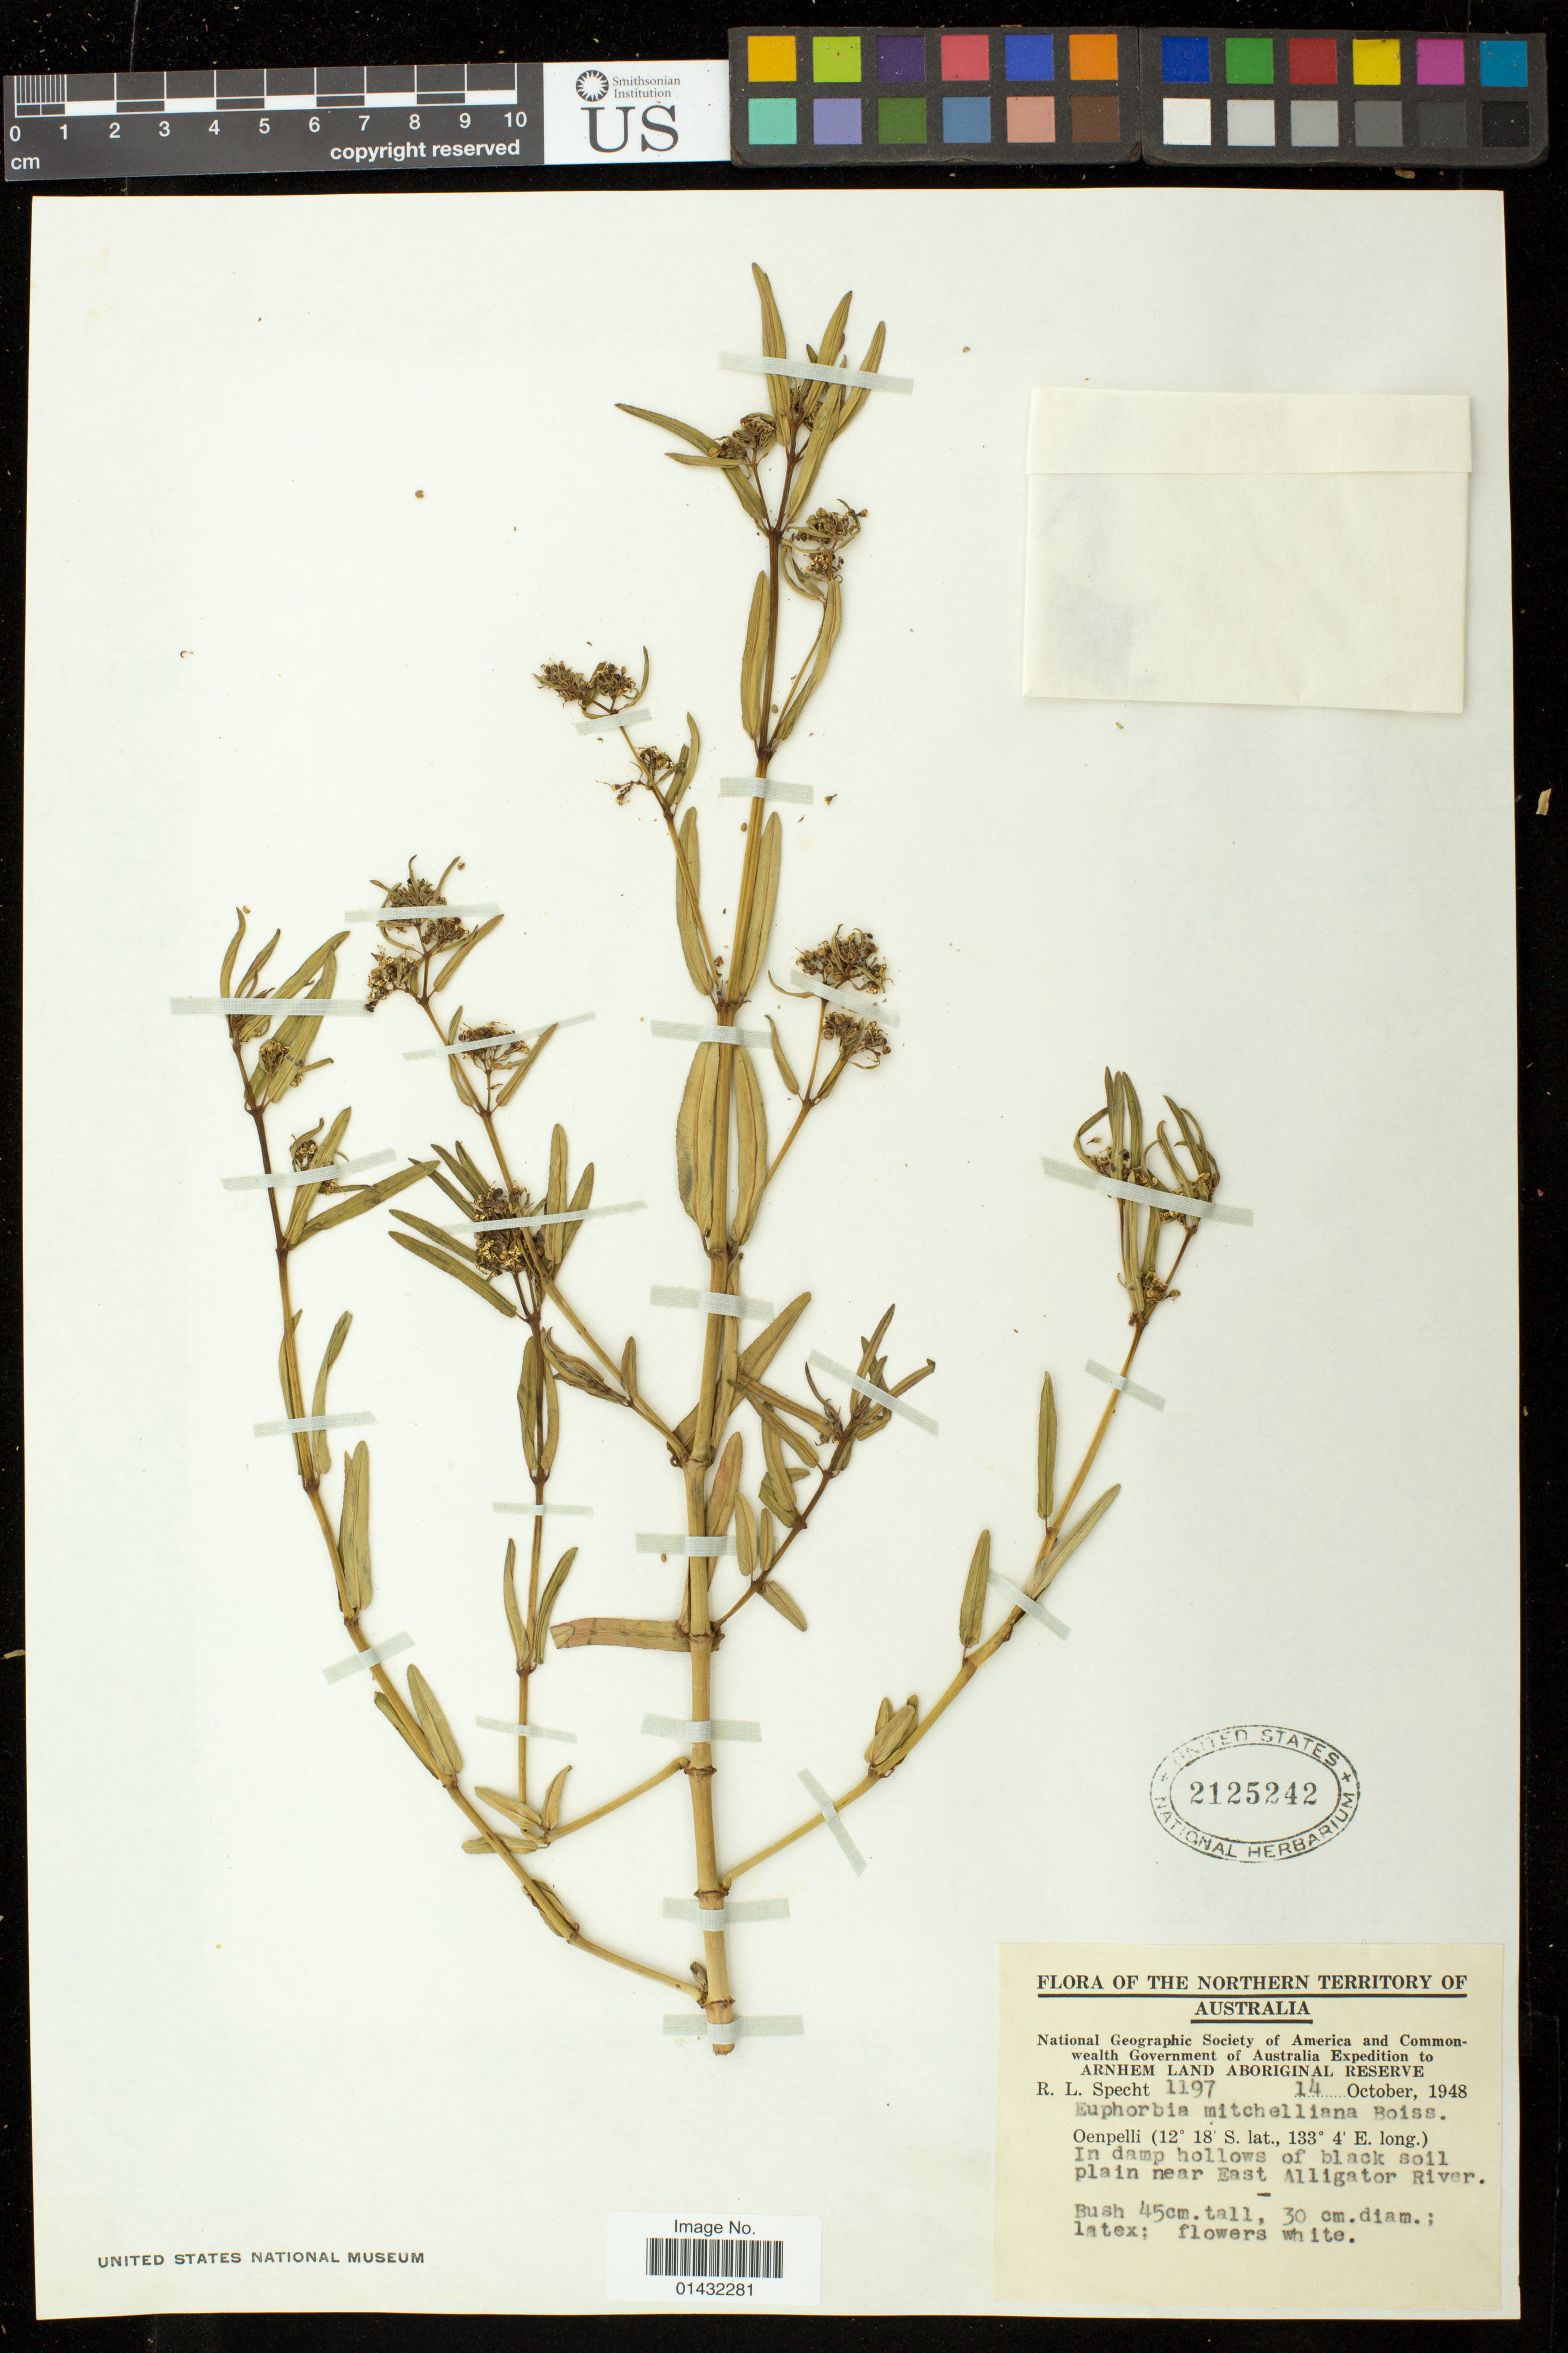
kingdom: Plantae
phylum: Tracheophyta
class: Magnoliopsida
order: Malpighiales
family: Euphorbiaceae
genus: Euphorbia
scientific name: Euphorbia mitchelliana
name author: Boiss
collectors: R. L. Specht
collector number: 1197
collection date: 1948-10-14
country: Australia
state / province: Northern Territory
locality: Arnhem Land Aboriginal Reserve; Oenpelli; Near East Alligator River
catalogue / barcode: US 2125242